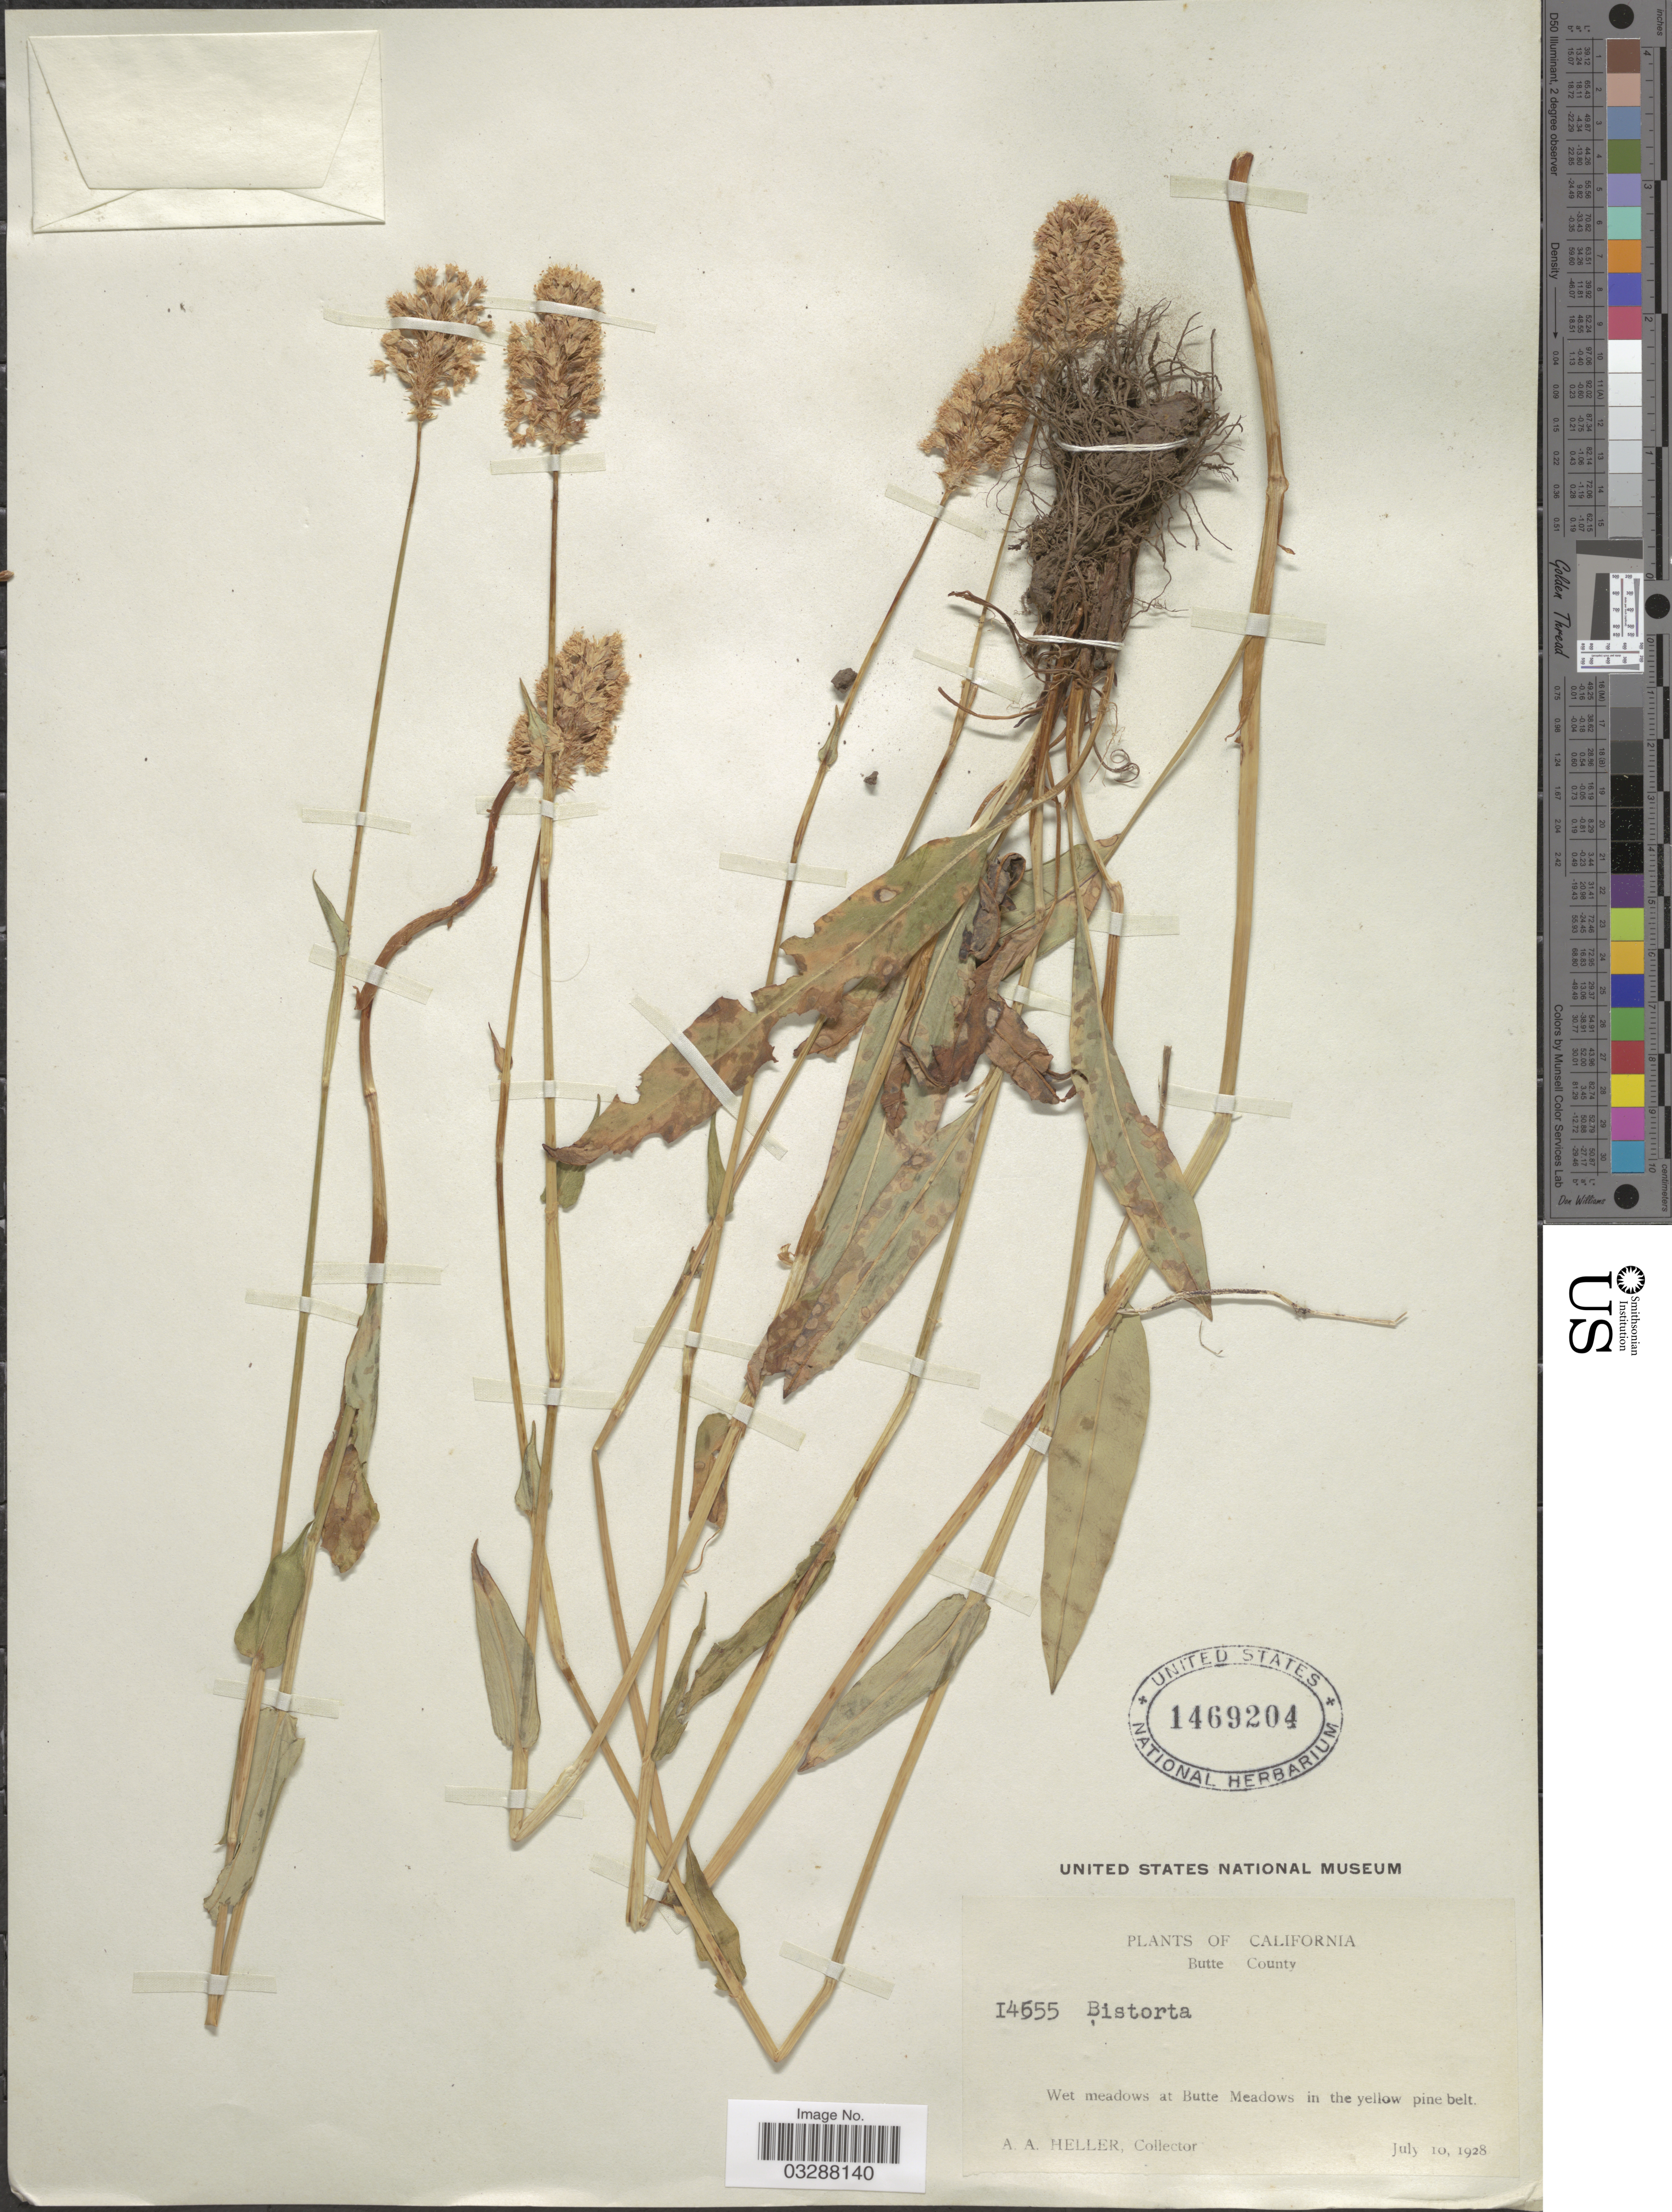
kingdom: Plantae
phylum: Tracheophyta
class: Magnoliopsida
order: Caryophyllales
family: Polygonaceae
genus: Bistorta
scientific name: Bistorta bistortoides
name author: (Pursh) Small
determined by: Strong, Mark T., (BOT), Smithsonian Institution - National Museum of Natural History (UNITED STATES)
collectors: A. A. Heller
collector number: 14655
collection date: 1928-07-10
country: United States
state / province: California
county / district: Butte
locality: Butte County. Wet meadows at Butte Meadows in the yellow pine belt.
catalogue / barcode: US 1469204